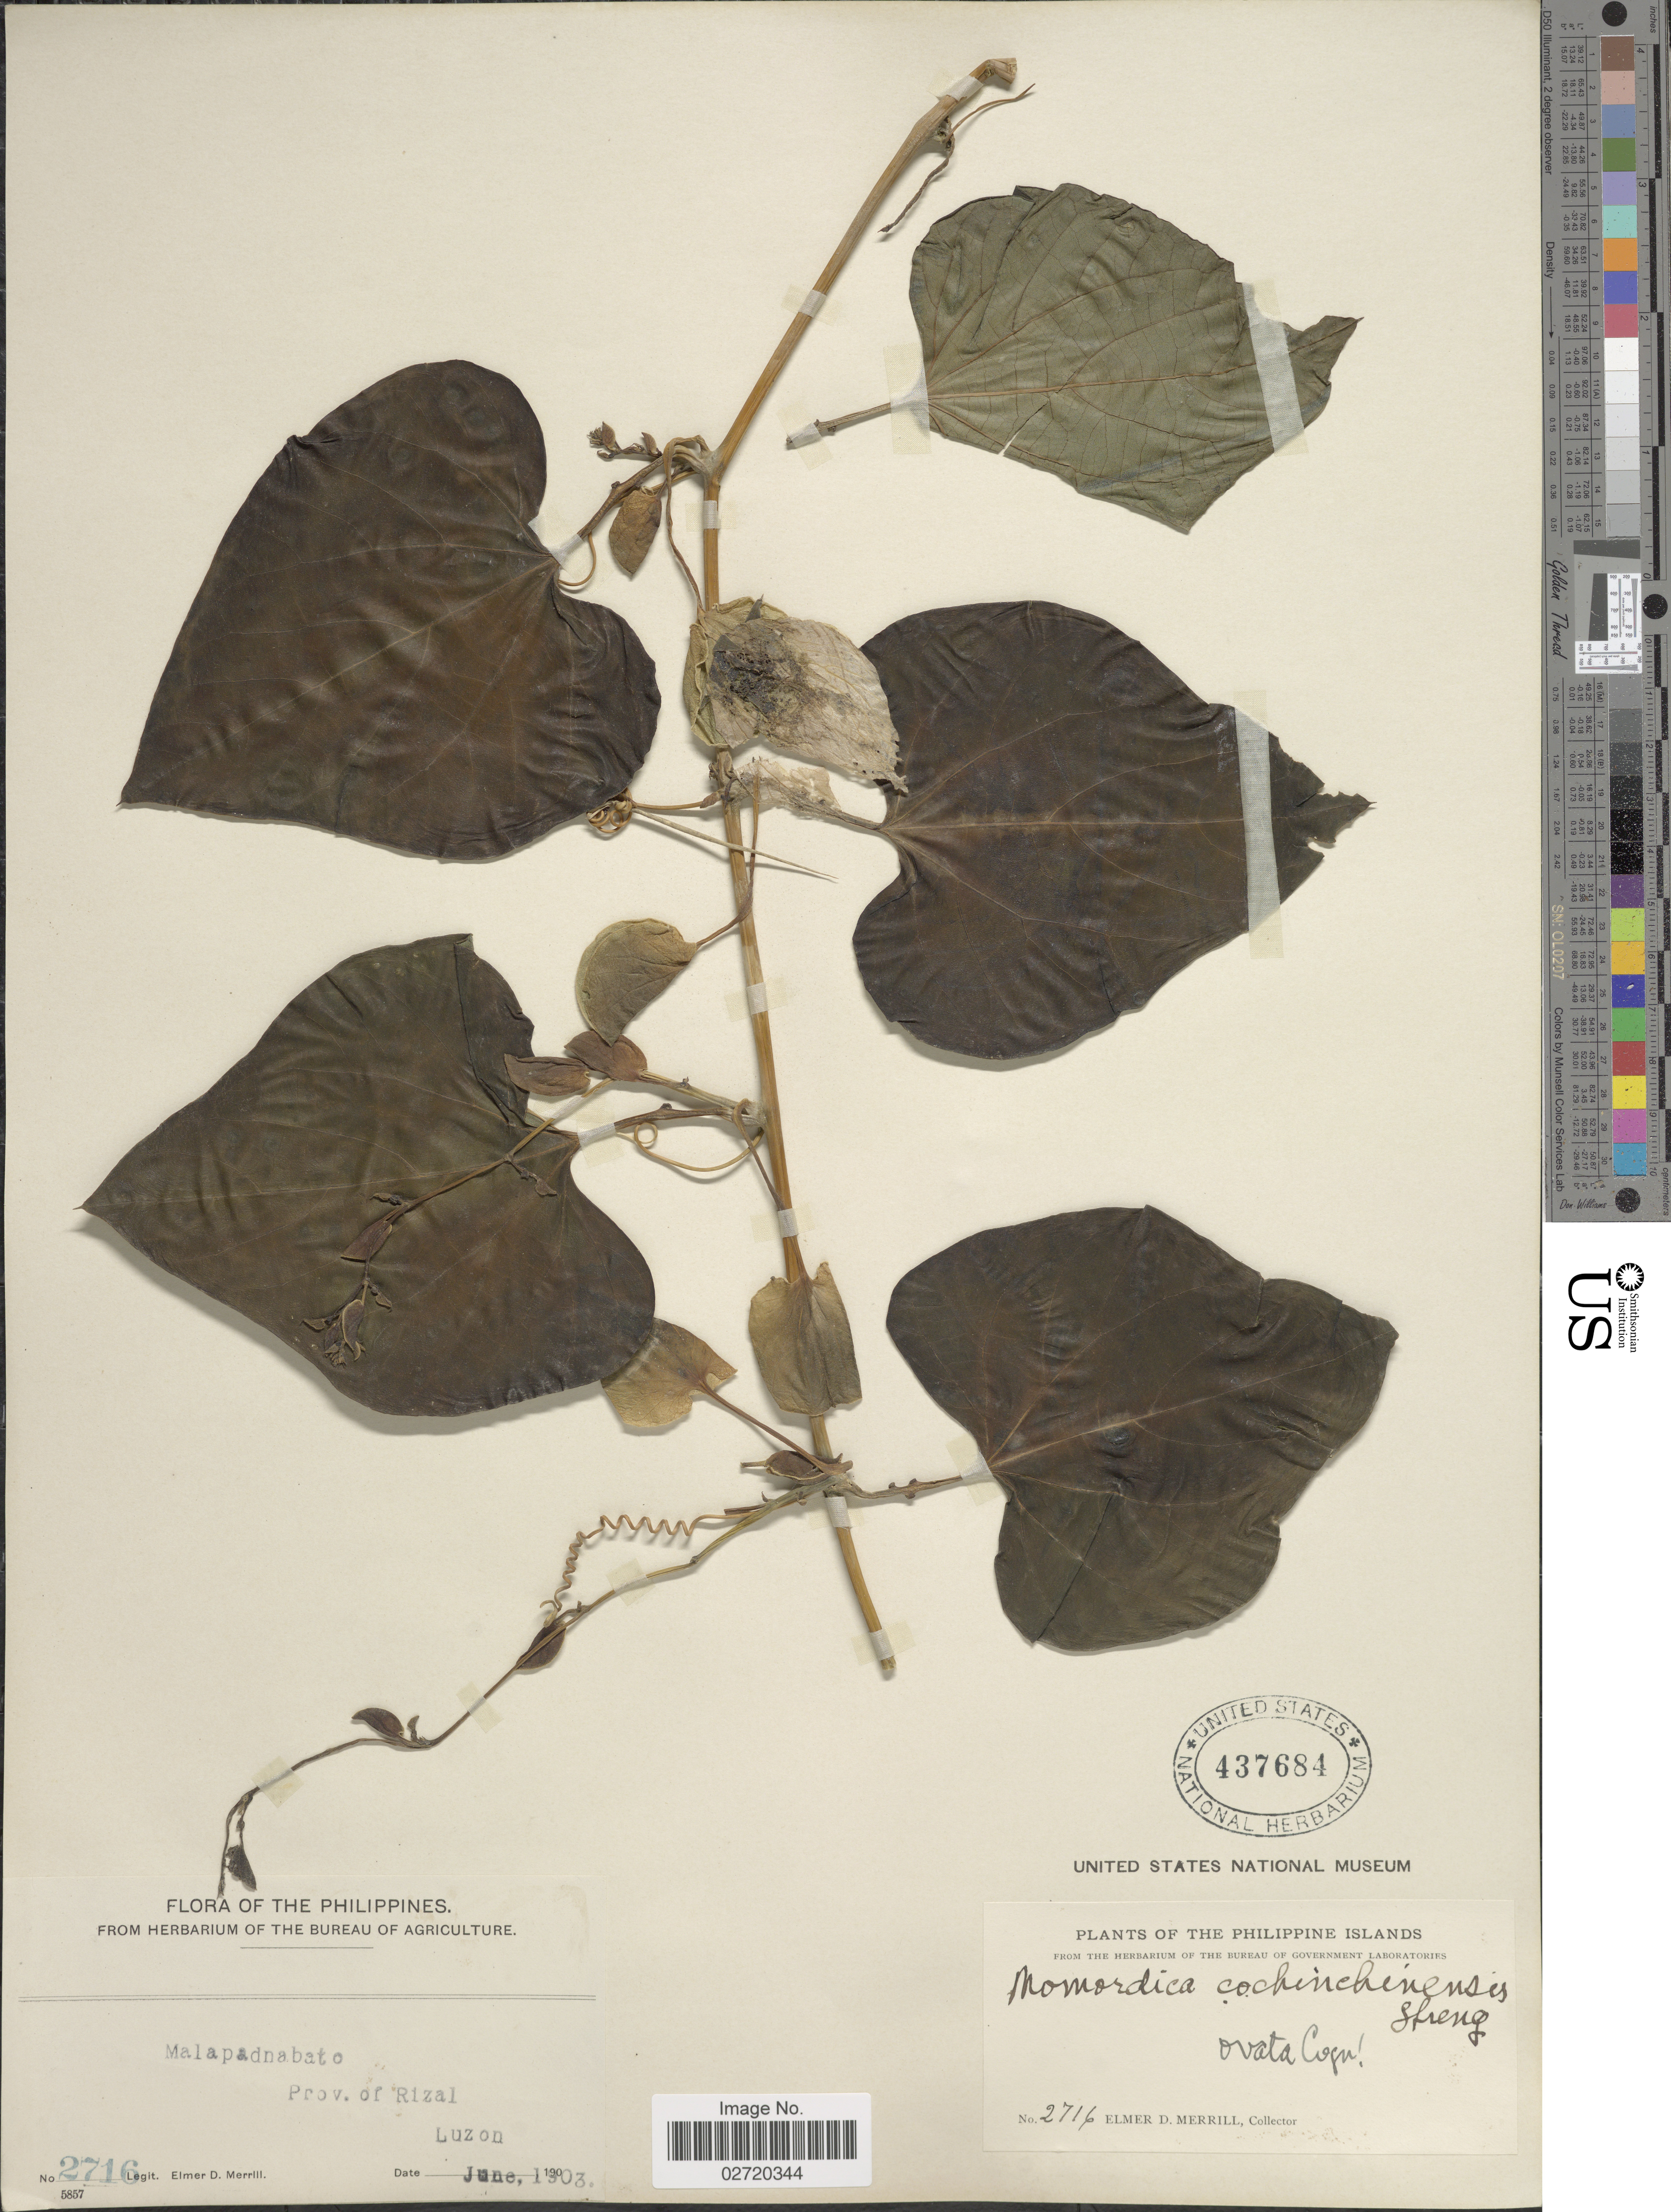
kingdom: Plantae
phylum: Tracheophyta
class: Magnoliopsida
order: Cucurbitales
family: Cucurbitaceae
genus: Momordica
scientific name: Momordica ovata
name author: Cogn.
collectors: E. D. Merrill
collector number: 2716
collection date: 1903-06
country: Philippines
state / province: Calabarzon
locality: Malapadnabato, Prov. of Rizal, Luzon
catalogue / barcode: US 437684